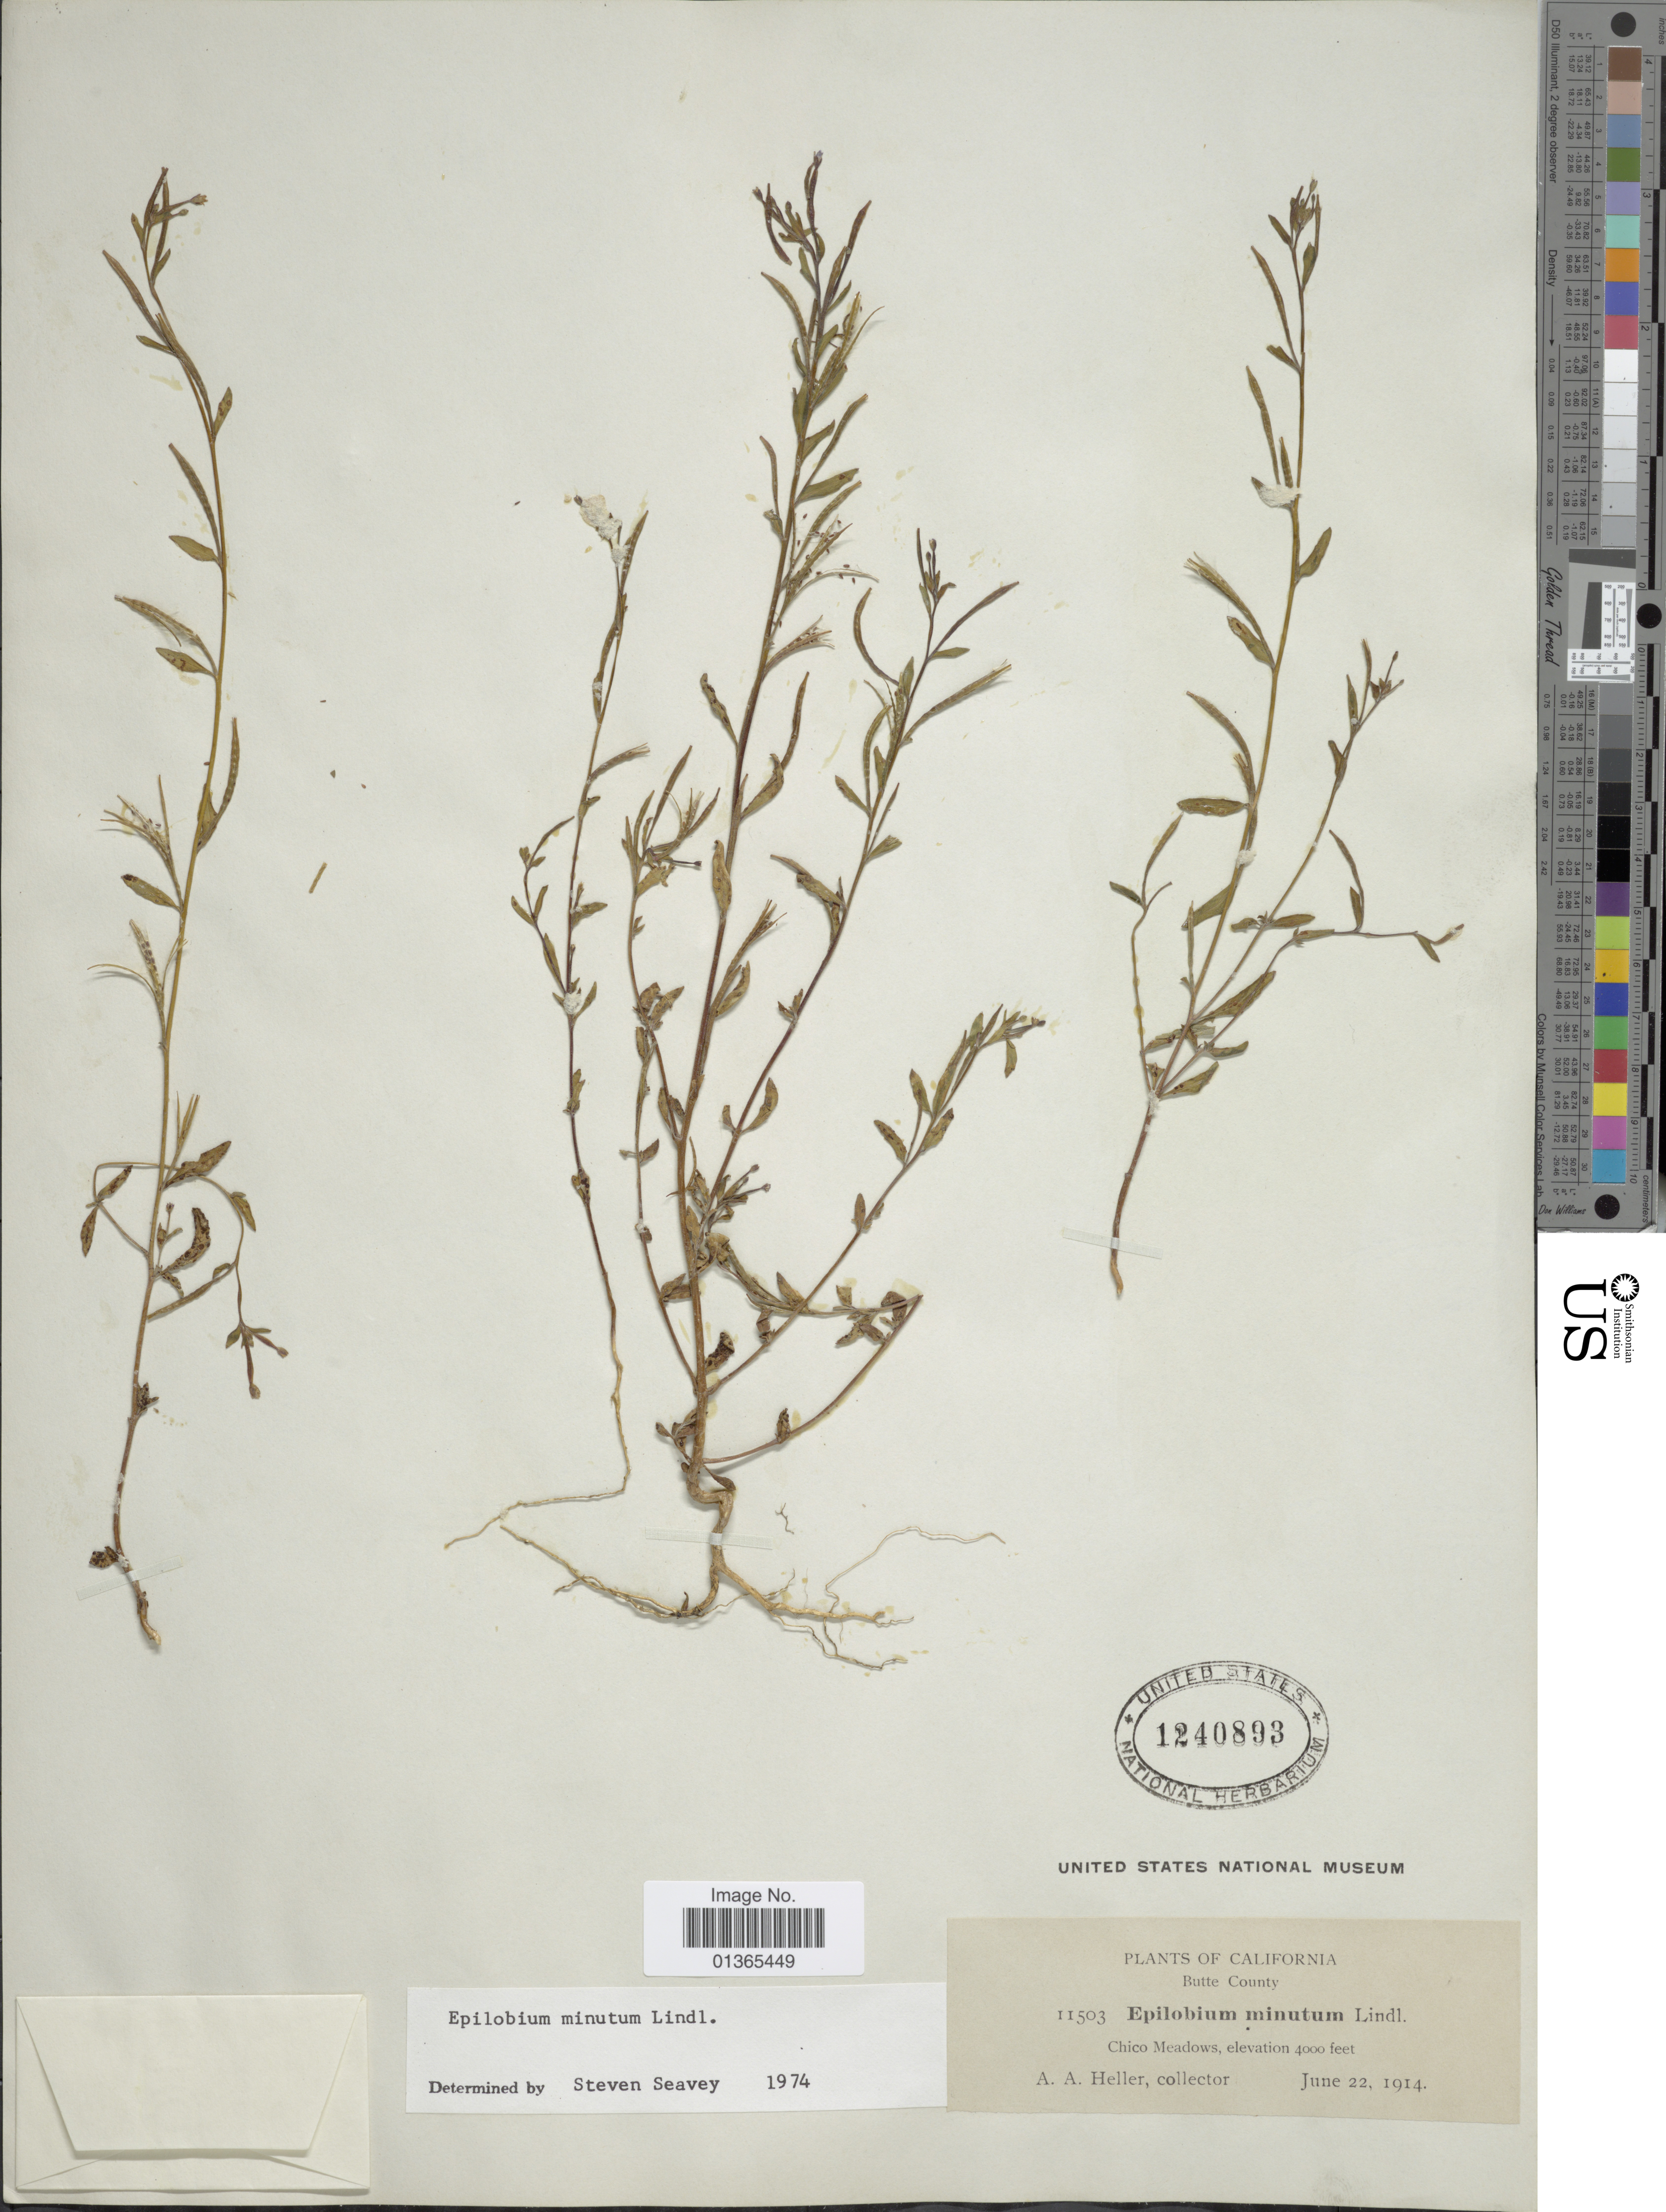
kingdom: Plantae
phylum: Tracheophyta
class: Magnoliopsida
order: Myrtales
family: Onagraceae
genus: Epilobium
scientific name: Epilobium minutum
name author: Lindl. ex Lehm.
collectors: A. A. Heller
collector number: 11503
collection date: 1914-06-22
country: United States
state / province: California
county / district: Butte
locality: Butte County. Chico Meadows.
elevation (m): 1219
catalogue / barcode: US 1240893